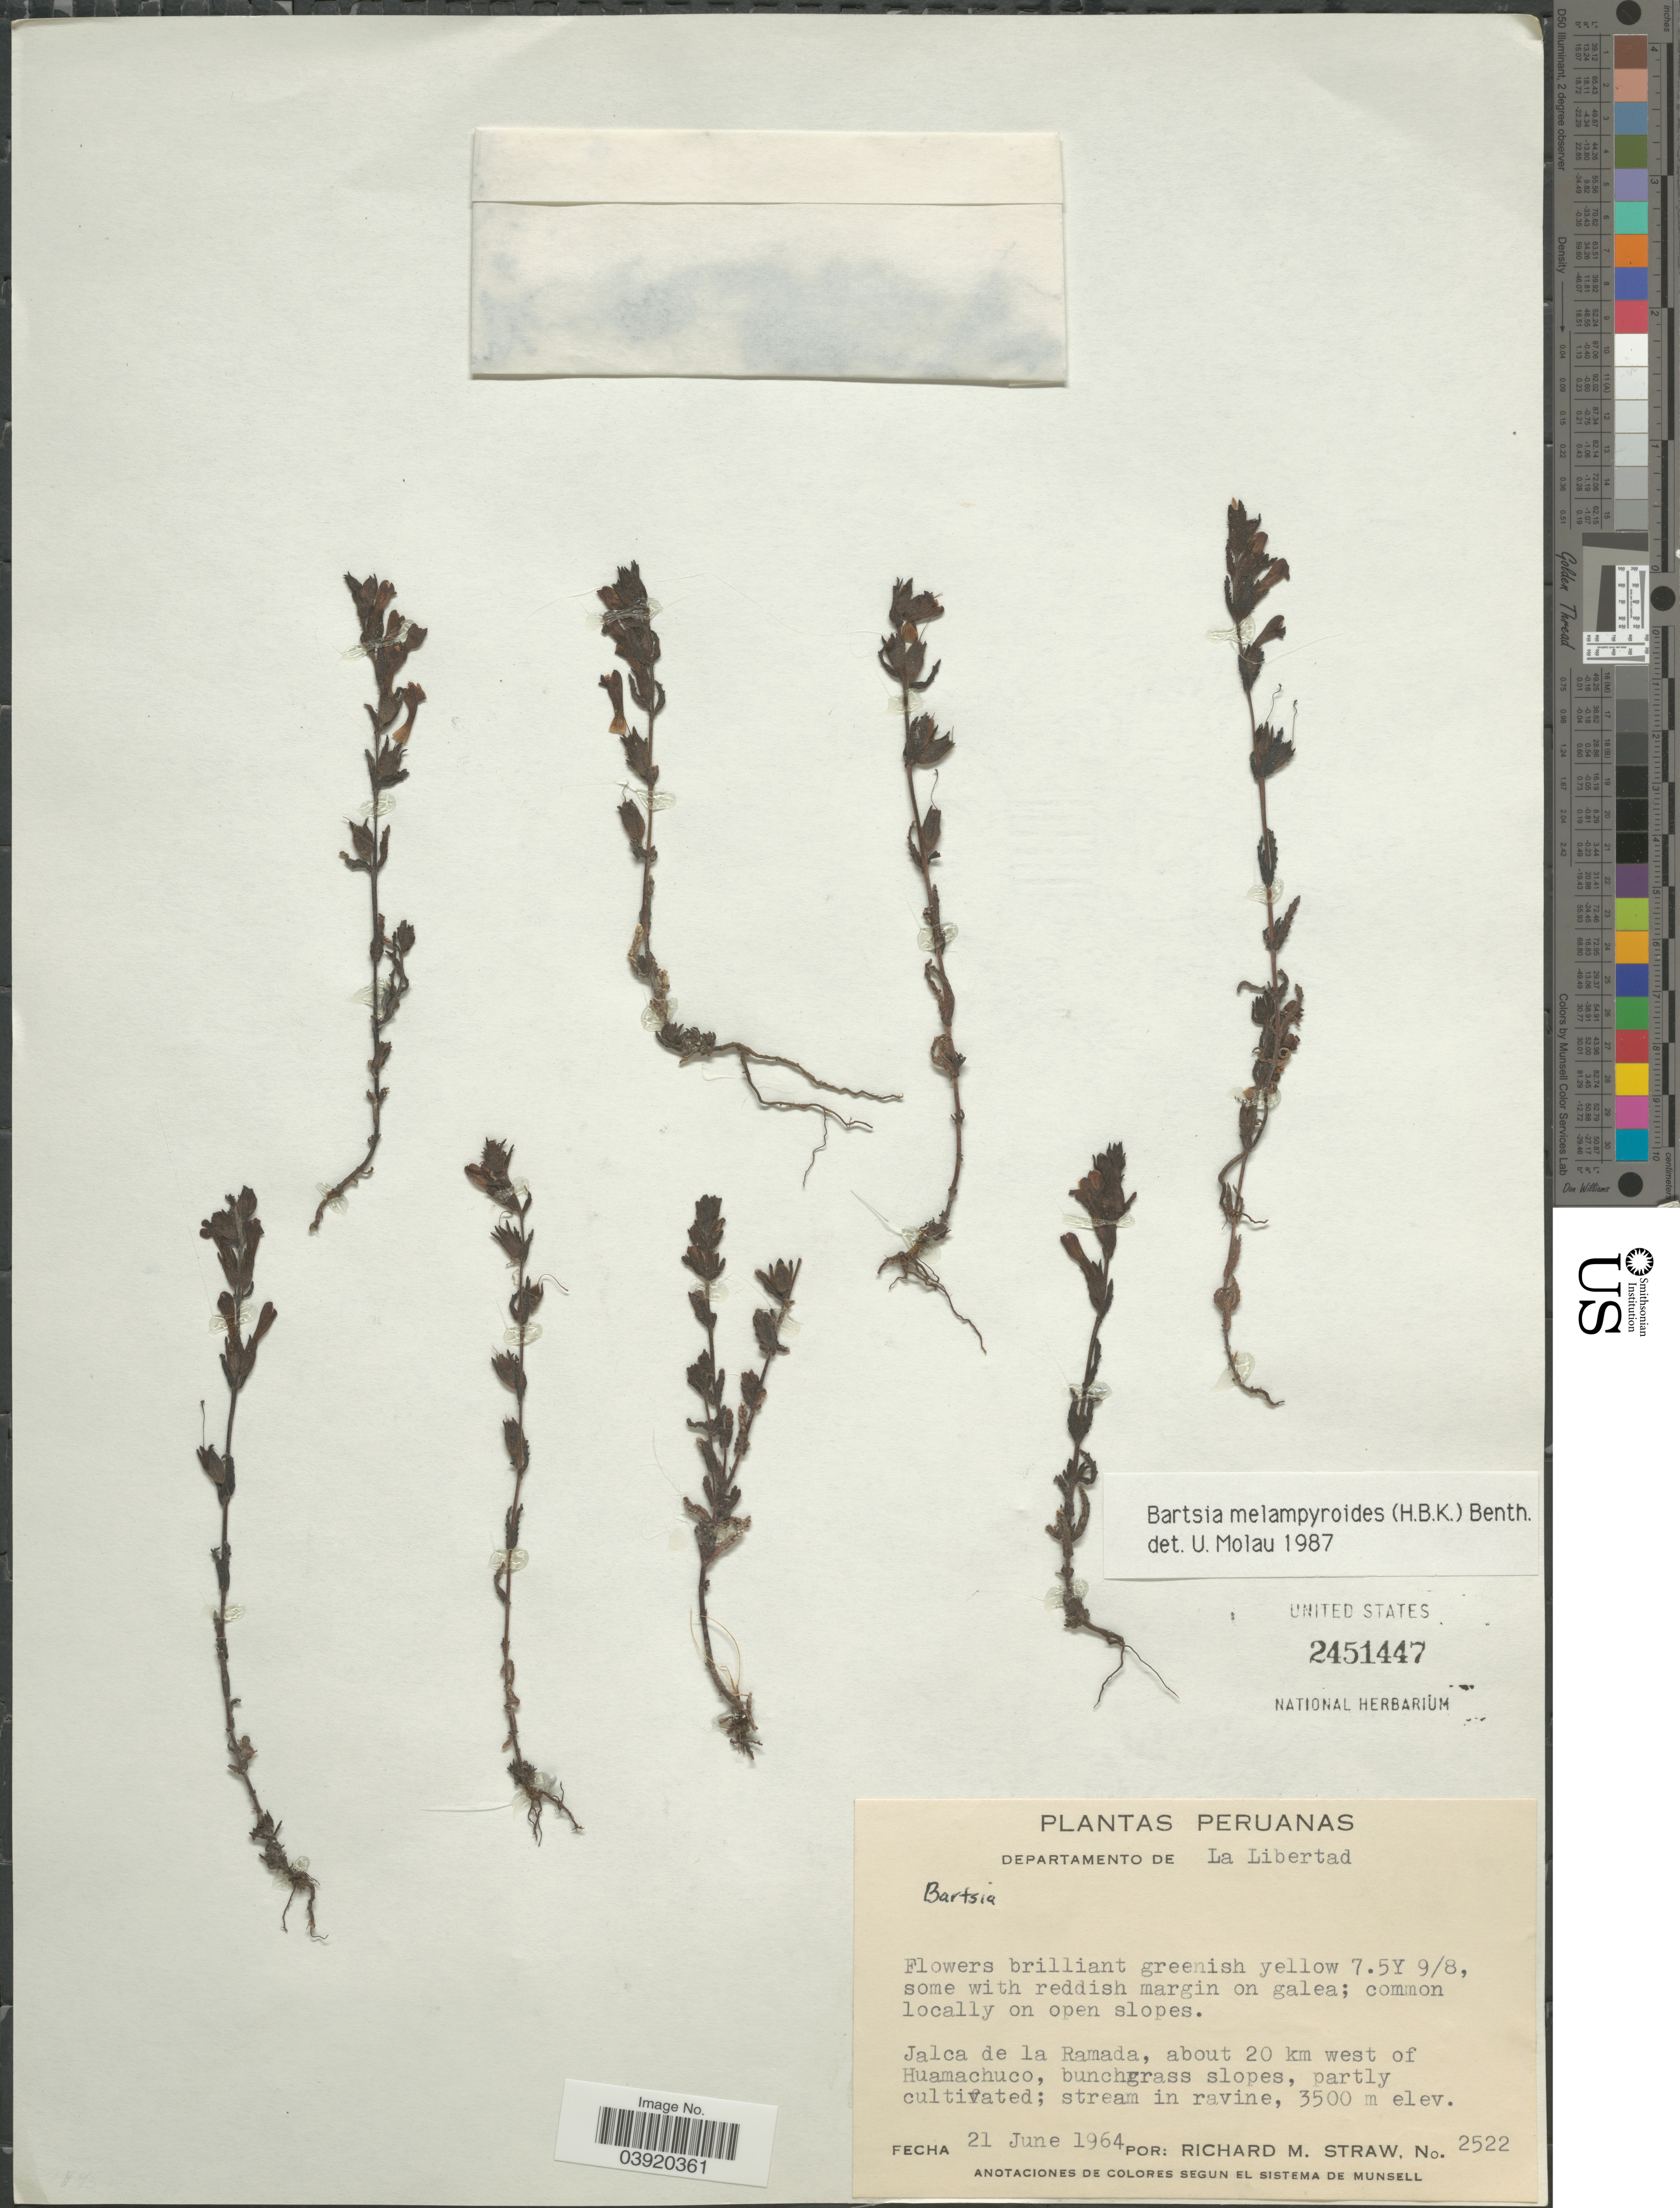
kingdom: Plantae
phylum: Tracheophyta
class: Magnoliopsida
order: Lamiales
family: Orobanchaceae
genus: Bartsia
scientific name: Bartsia melampyroides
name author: (Kunth) Benth.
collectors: R. M. Straw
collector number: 2522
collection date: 1964-06-21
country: Peru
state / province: La Libertad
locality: Departamento de La Libertad. Jalca de la Ramada, about 20 km west of Huamachuco.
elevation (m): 3500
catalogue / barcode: US 2451447